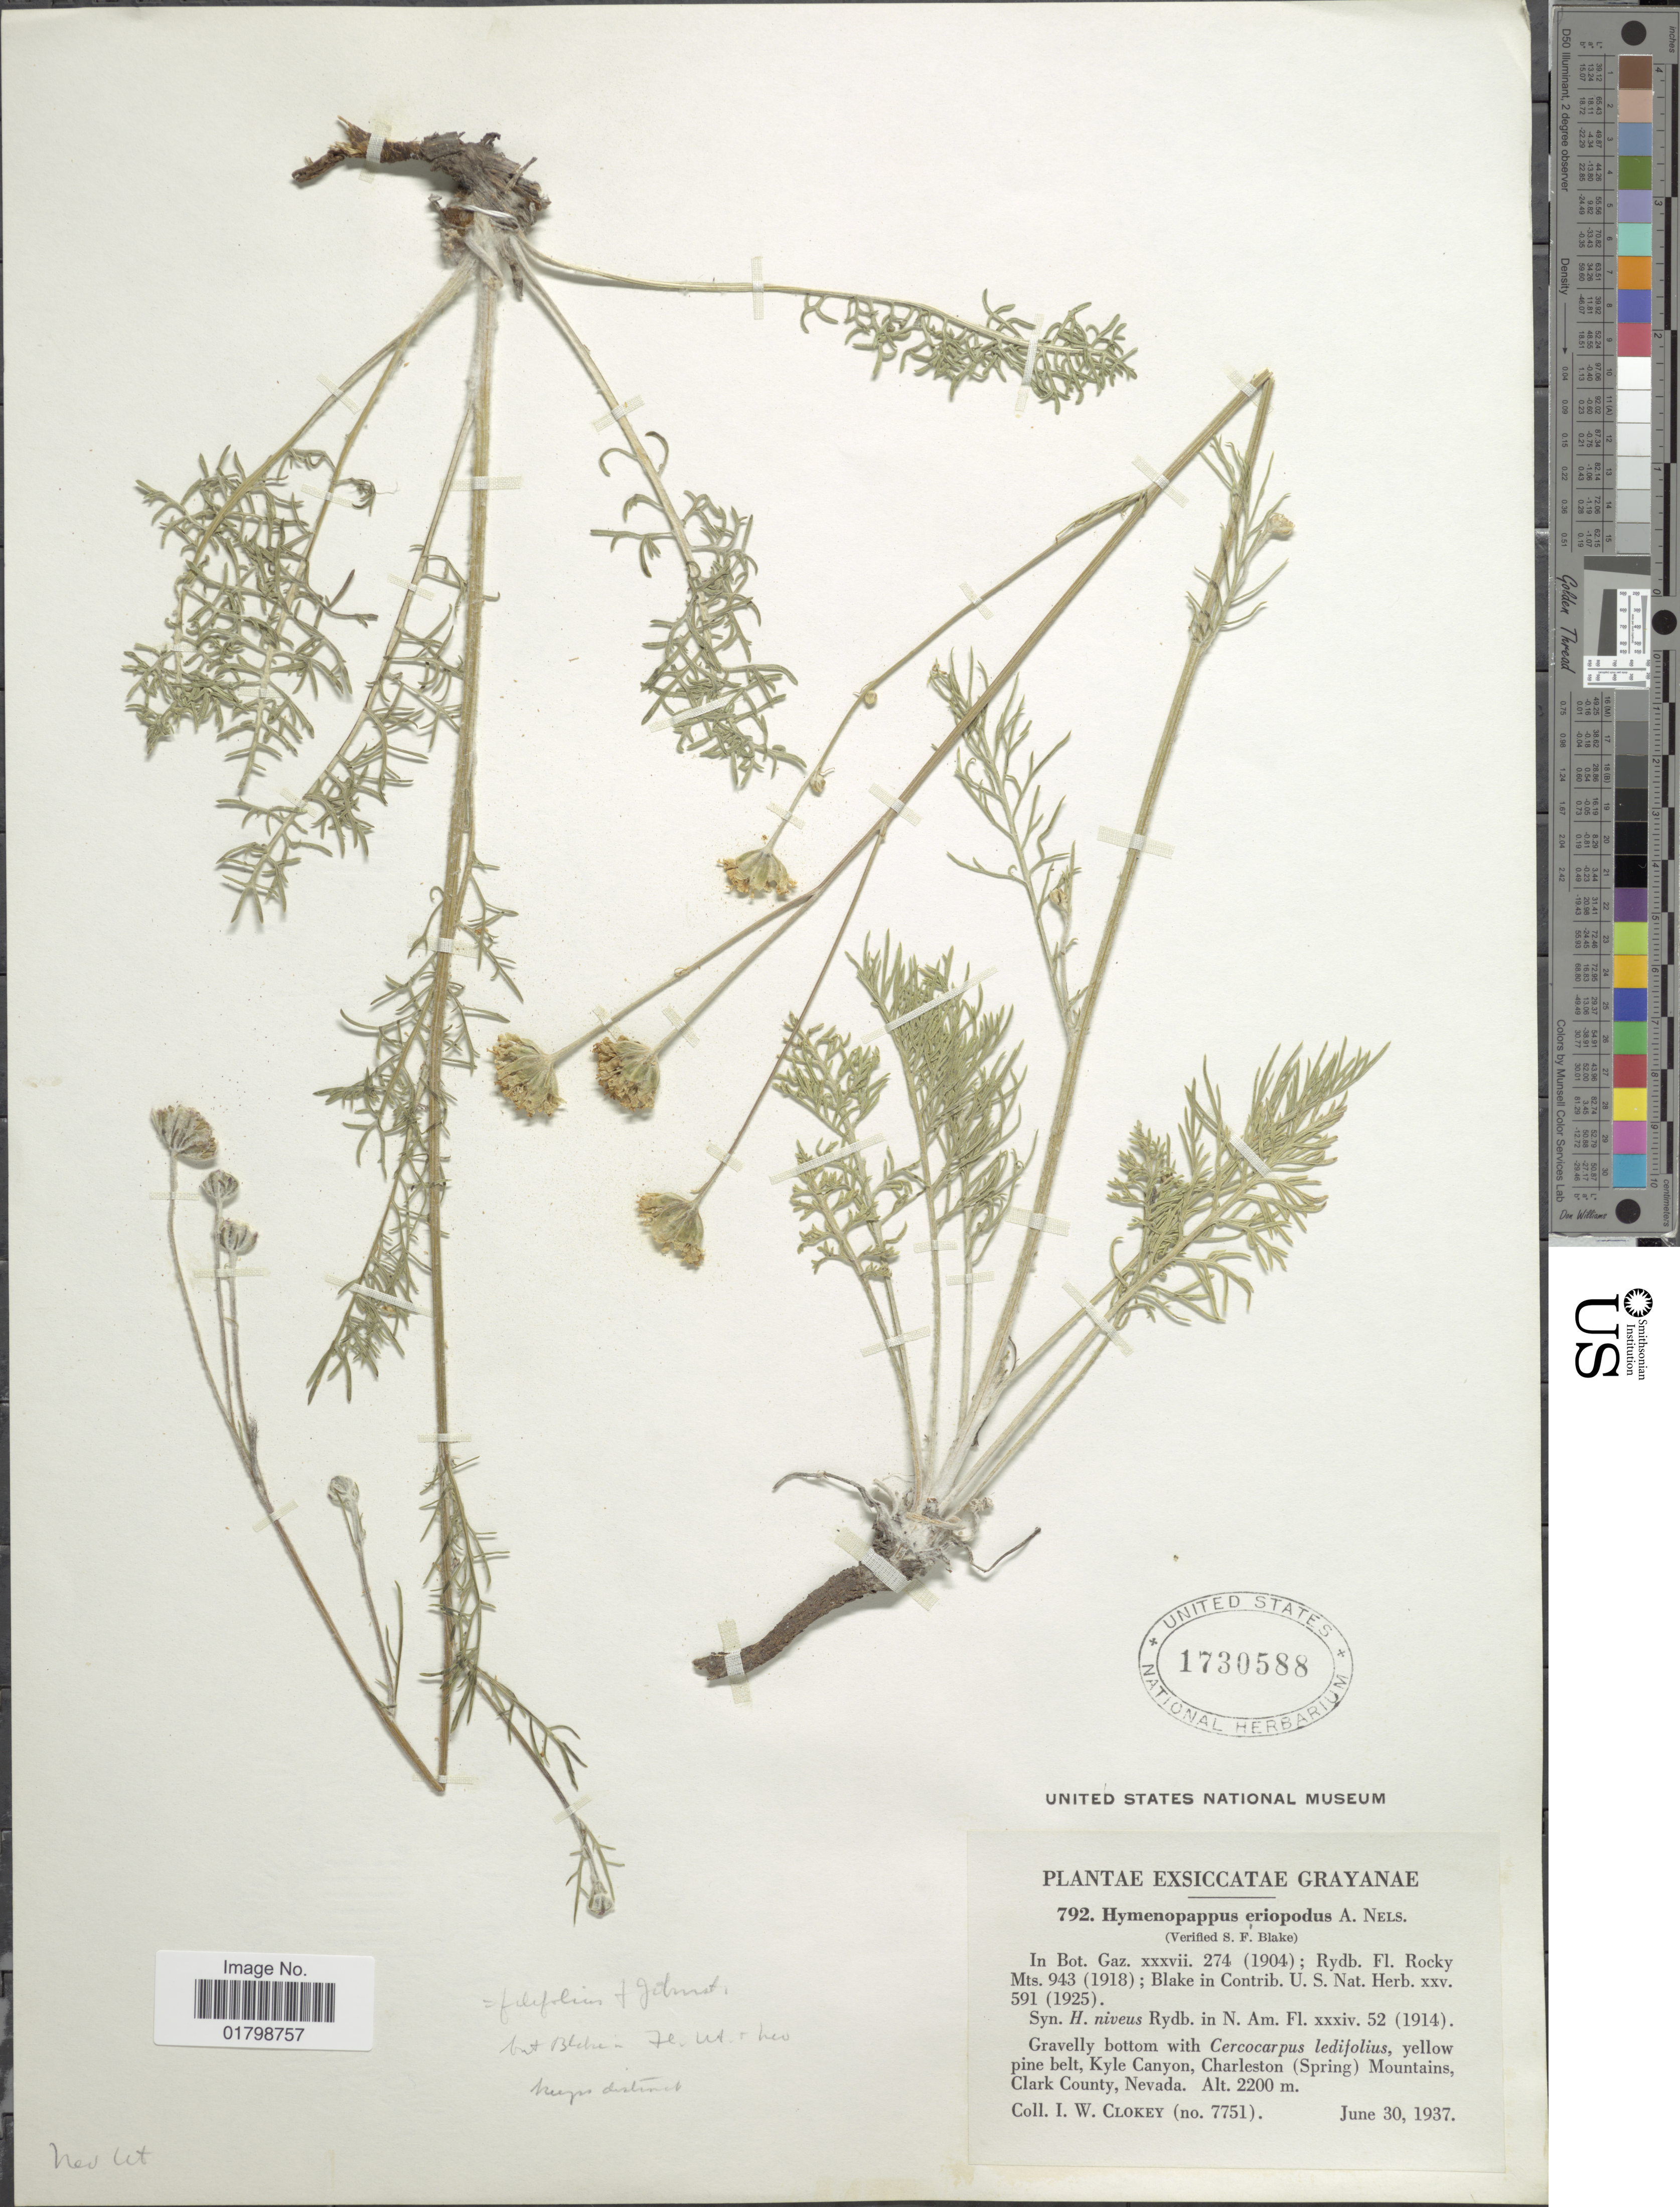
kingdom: Plantae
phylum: Tracheophyta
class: Magnoliopsida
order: Asterales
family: Asteraceae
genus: Hymenopappus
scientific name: Hymenopappus filifolius var. eriopodus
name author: (A. Nelson) B.L. Turner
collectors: I. W. Clokey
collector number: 7751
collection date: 1937-06-30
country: United States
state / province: Nevada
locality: Kyle Canyon, Charleson (Spring) Mountains, Clark County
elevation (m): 2200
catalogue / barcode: US 1730588